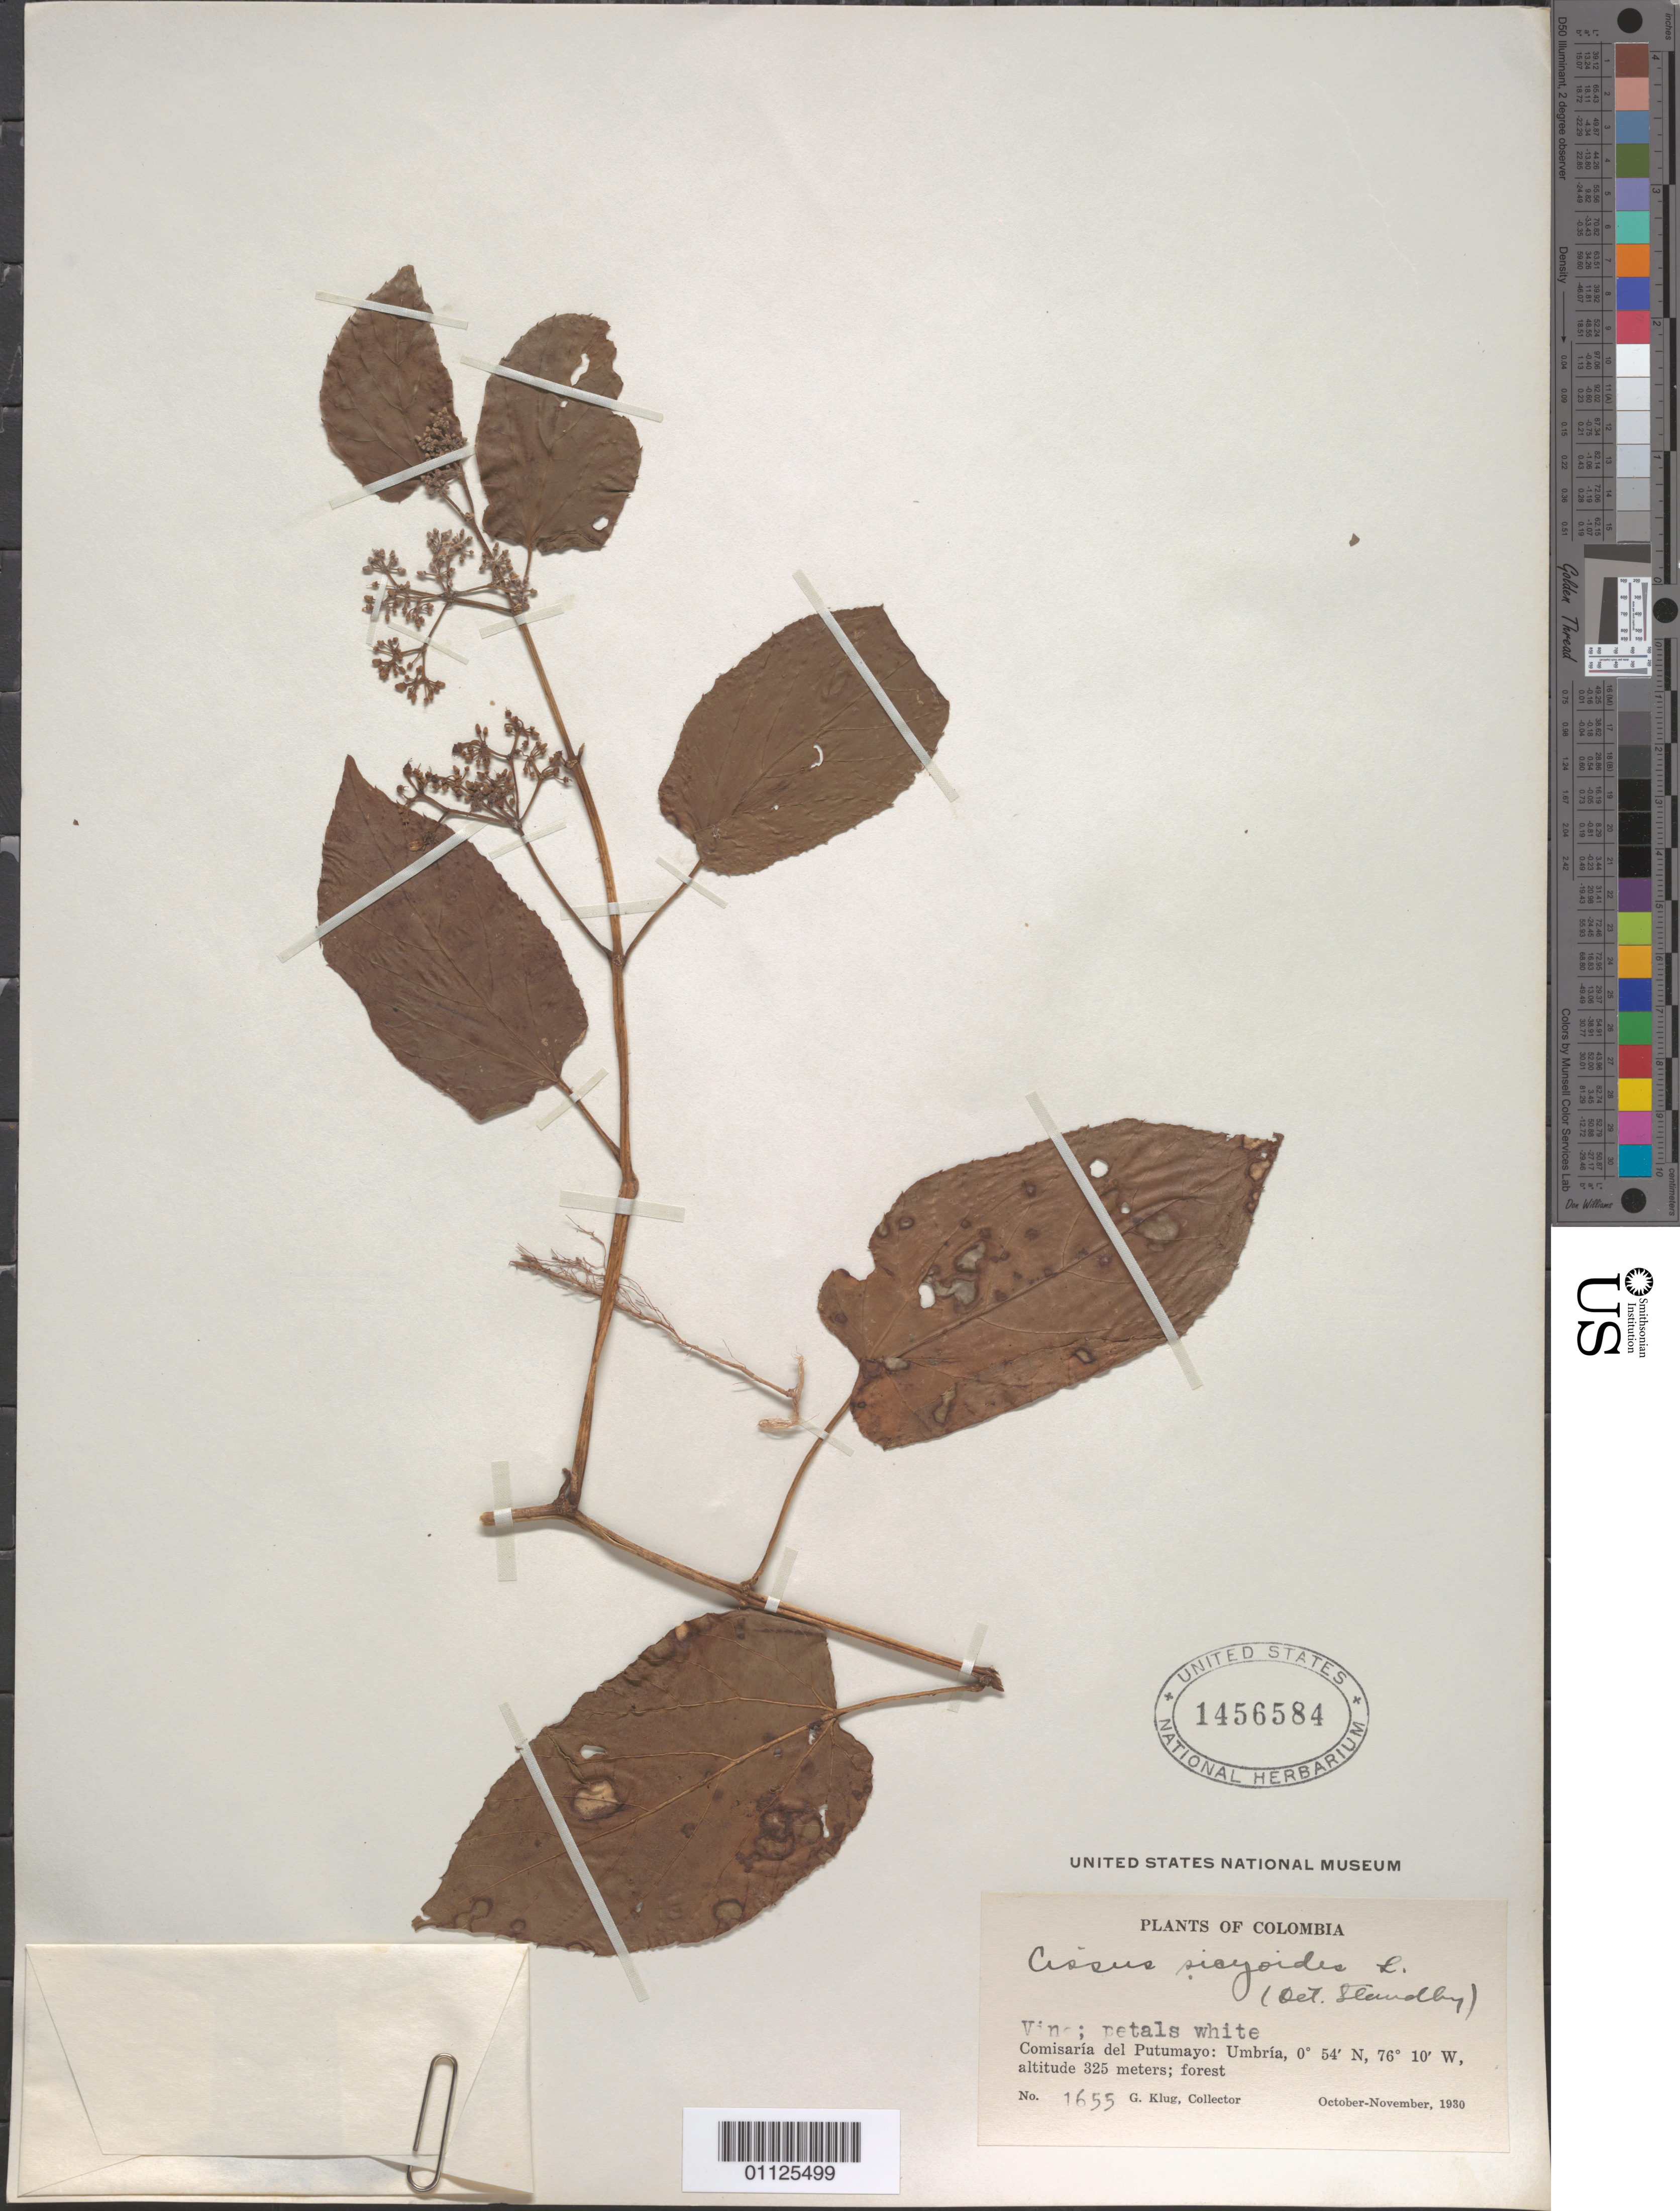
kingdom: Plantae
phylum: Tracheophyta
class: Magnoliopsida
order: Vitales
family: Vitaceae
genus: Cissus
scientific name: Cissus verticillata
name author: (L.) Nicolson & C.E. Jarvis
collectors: G. Klug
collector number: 1655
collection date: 1930-10/1930-11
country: Colombia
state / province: Putumayo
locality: Umbria.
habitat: Forest. Vine.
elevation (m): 325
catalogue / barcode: US 1456584